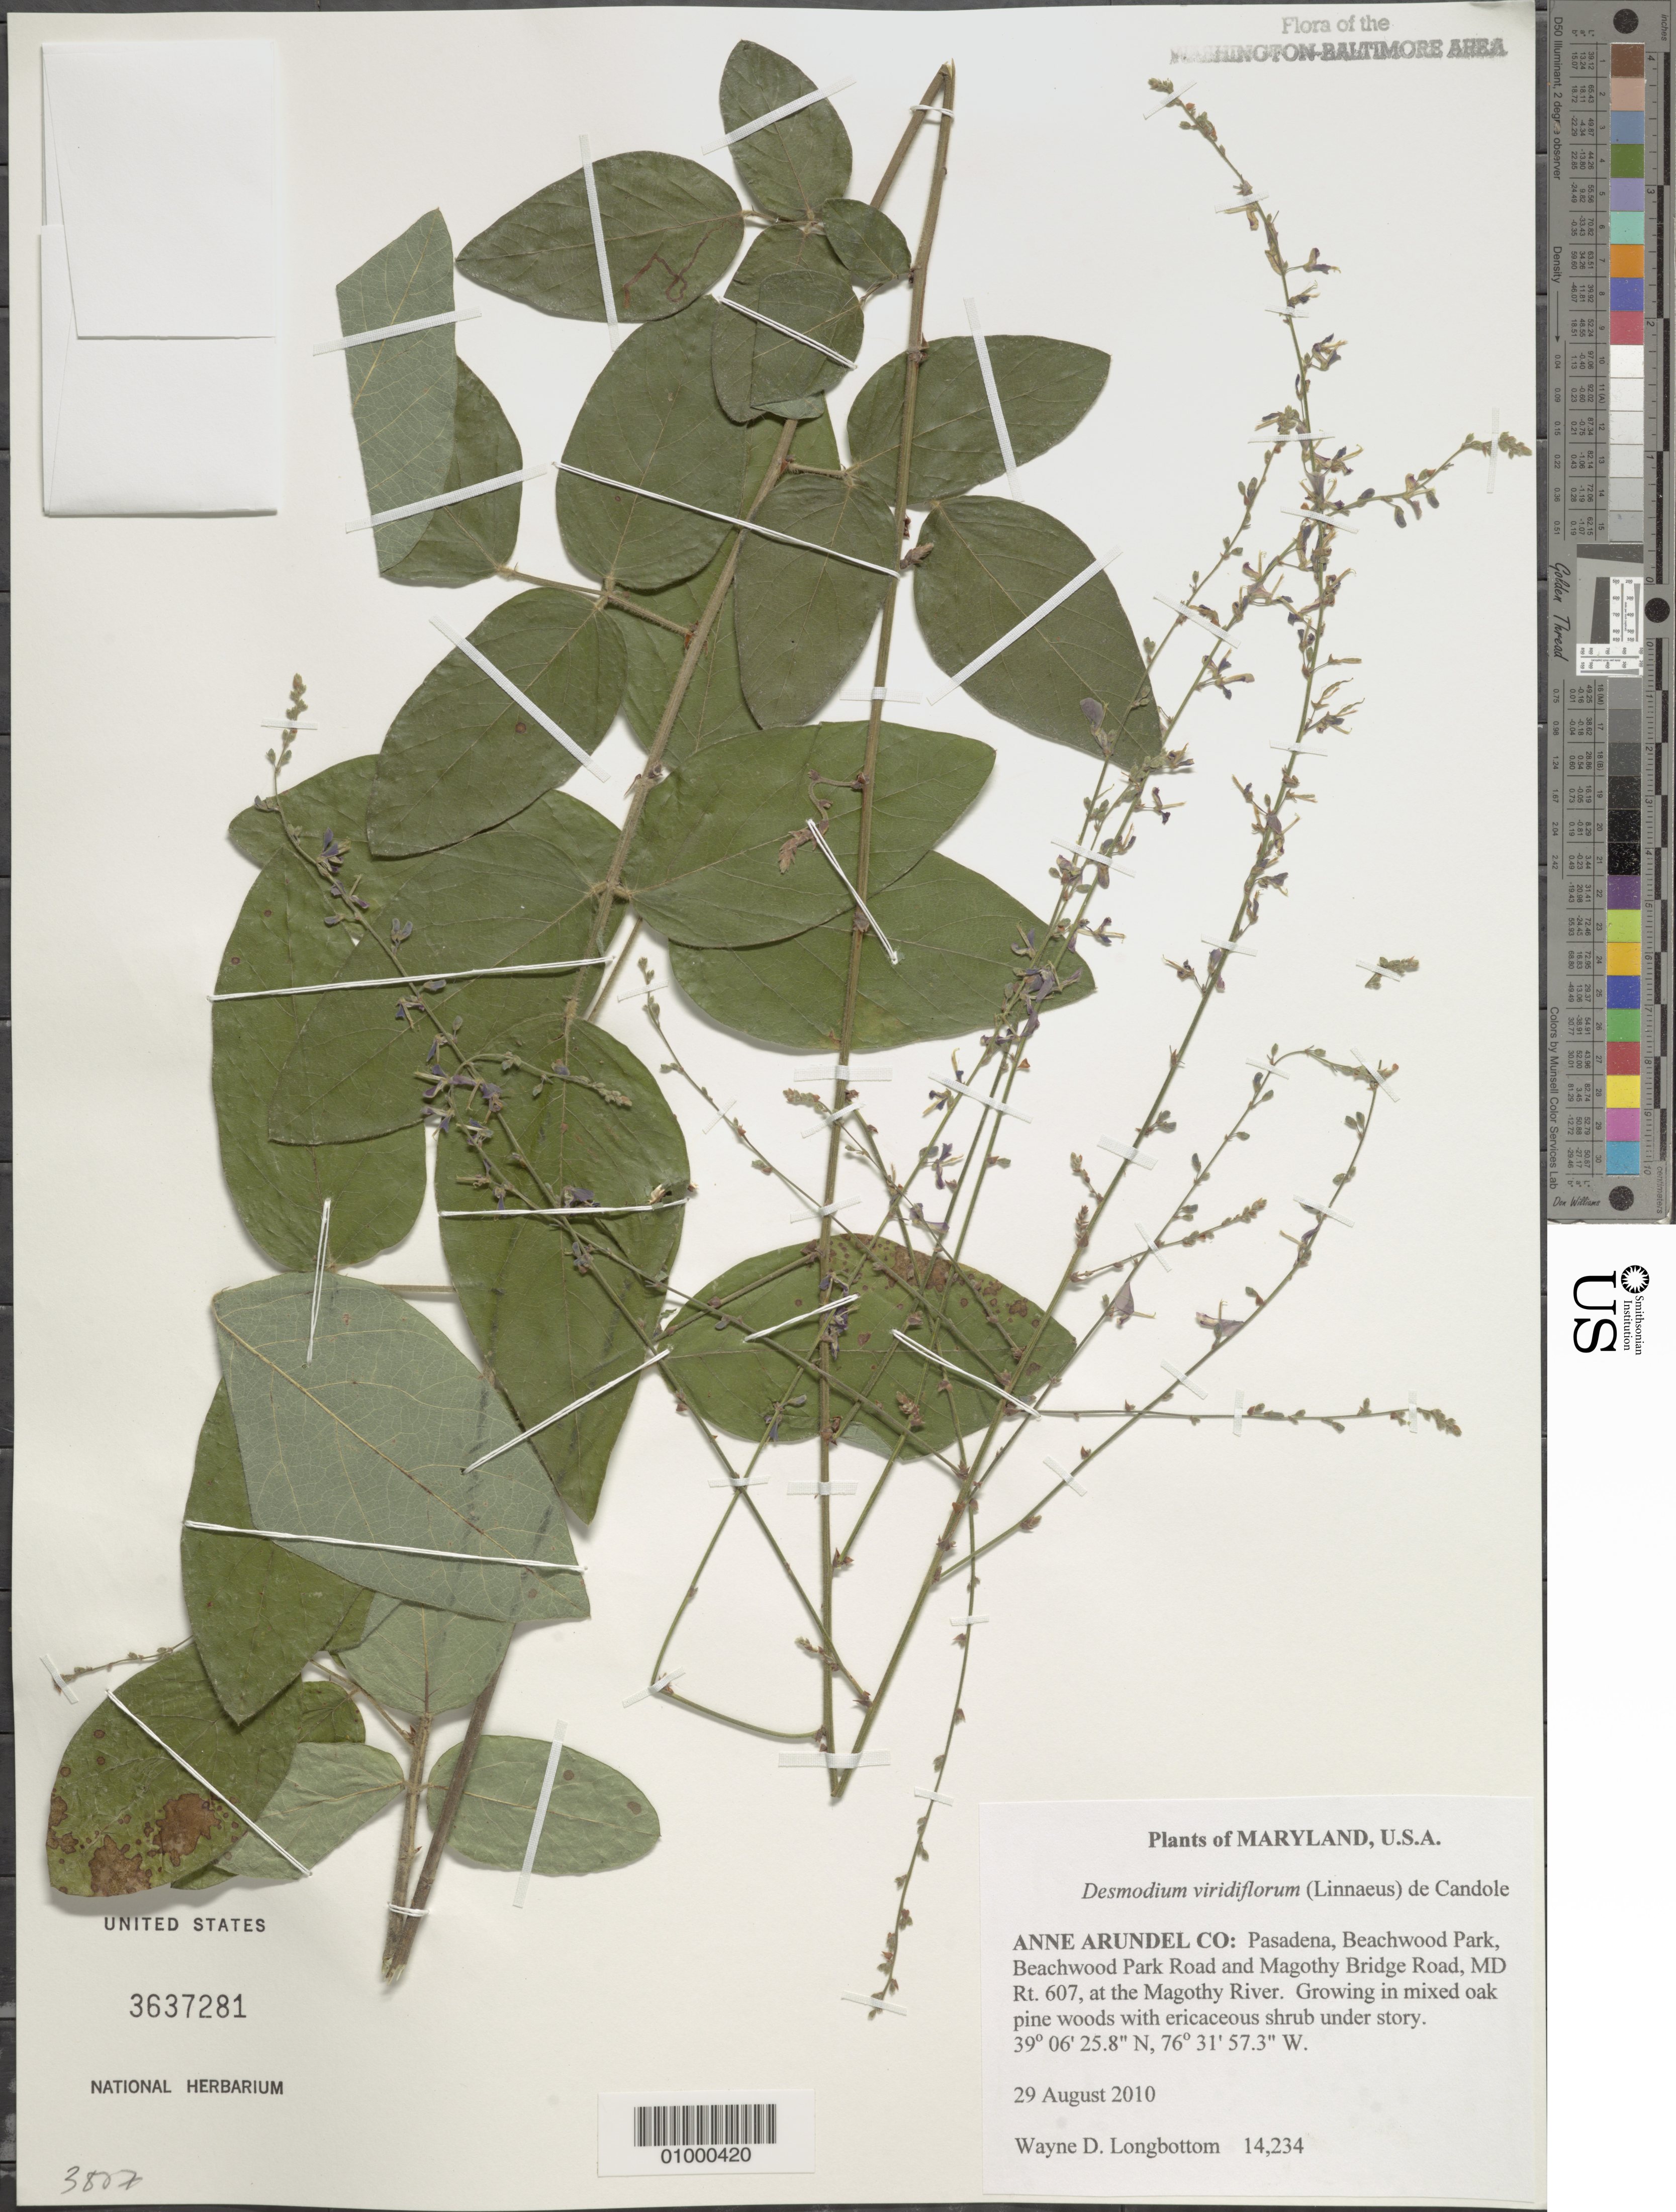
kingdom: Plantae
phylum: Tracheophyta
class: Magnoliopsida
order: Fabales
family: Fabaceae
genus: Desmodium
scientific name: Desmodium viridiflorum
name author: (L.) DC.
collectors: W. D. Longbottom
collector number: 14234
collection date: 2010-08-29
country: United States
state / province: Maryland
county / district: Anne Arundel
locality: Pasadena, Beachwood Park, Beachwood Park Road and Magothy Bridge Road, MD Rt. 607, at the Magothy River. Growing in mixed oak pine woods with ericaceous shrub under story.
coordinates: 39 06 25.8 N, 76 31 57.3 W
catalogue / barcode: US 3637281